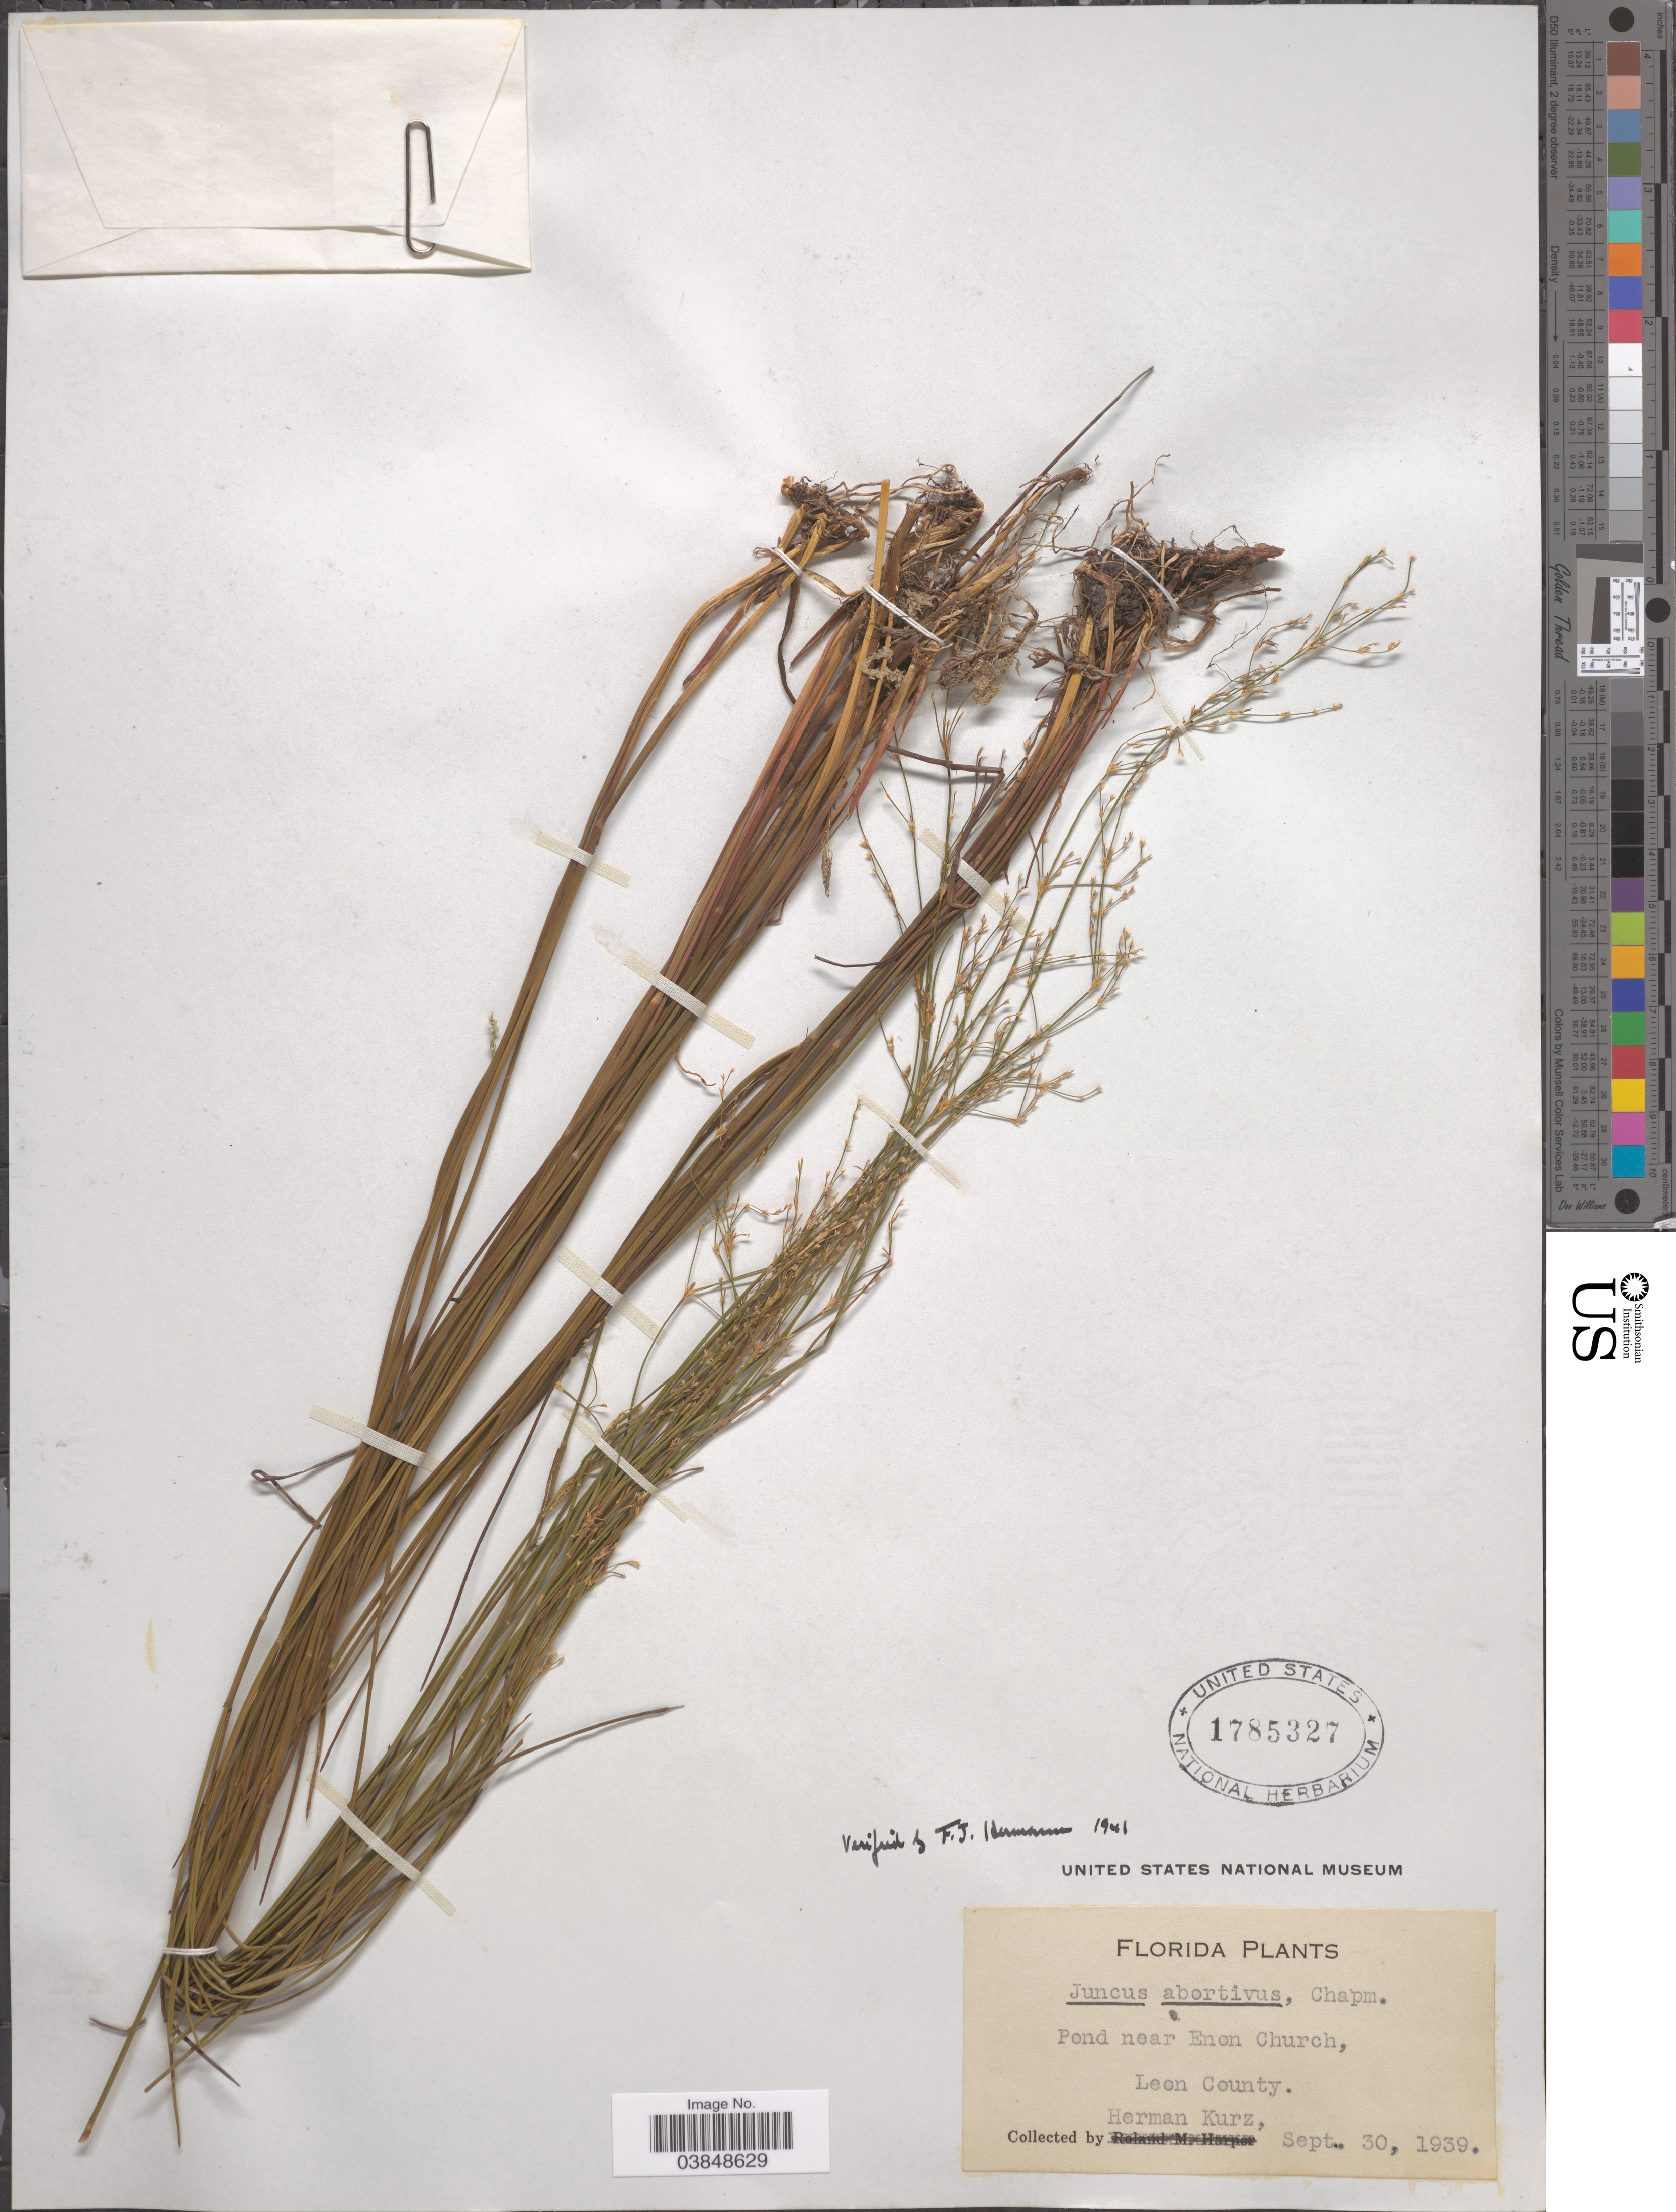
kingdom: Plantae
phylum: Tracheophyta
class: Liliopsida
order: Poales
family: Juncaceae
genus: Juncus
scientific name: Juncus abortivus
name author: Chapm.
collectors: H. Kurz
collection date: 1939-09-30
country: United States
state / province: Florida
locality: Pond near Enon Church, Leon County.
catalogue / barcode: US 1785327